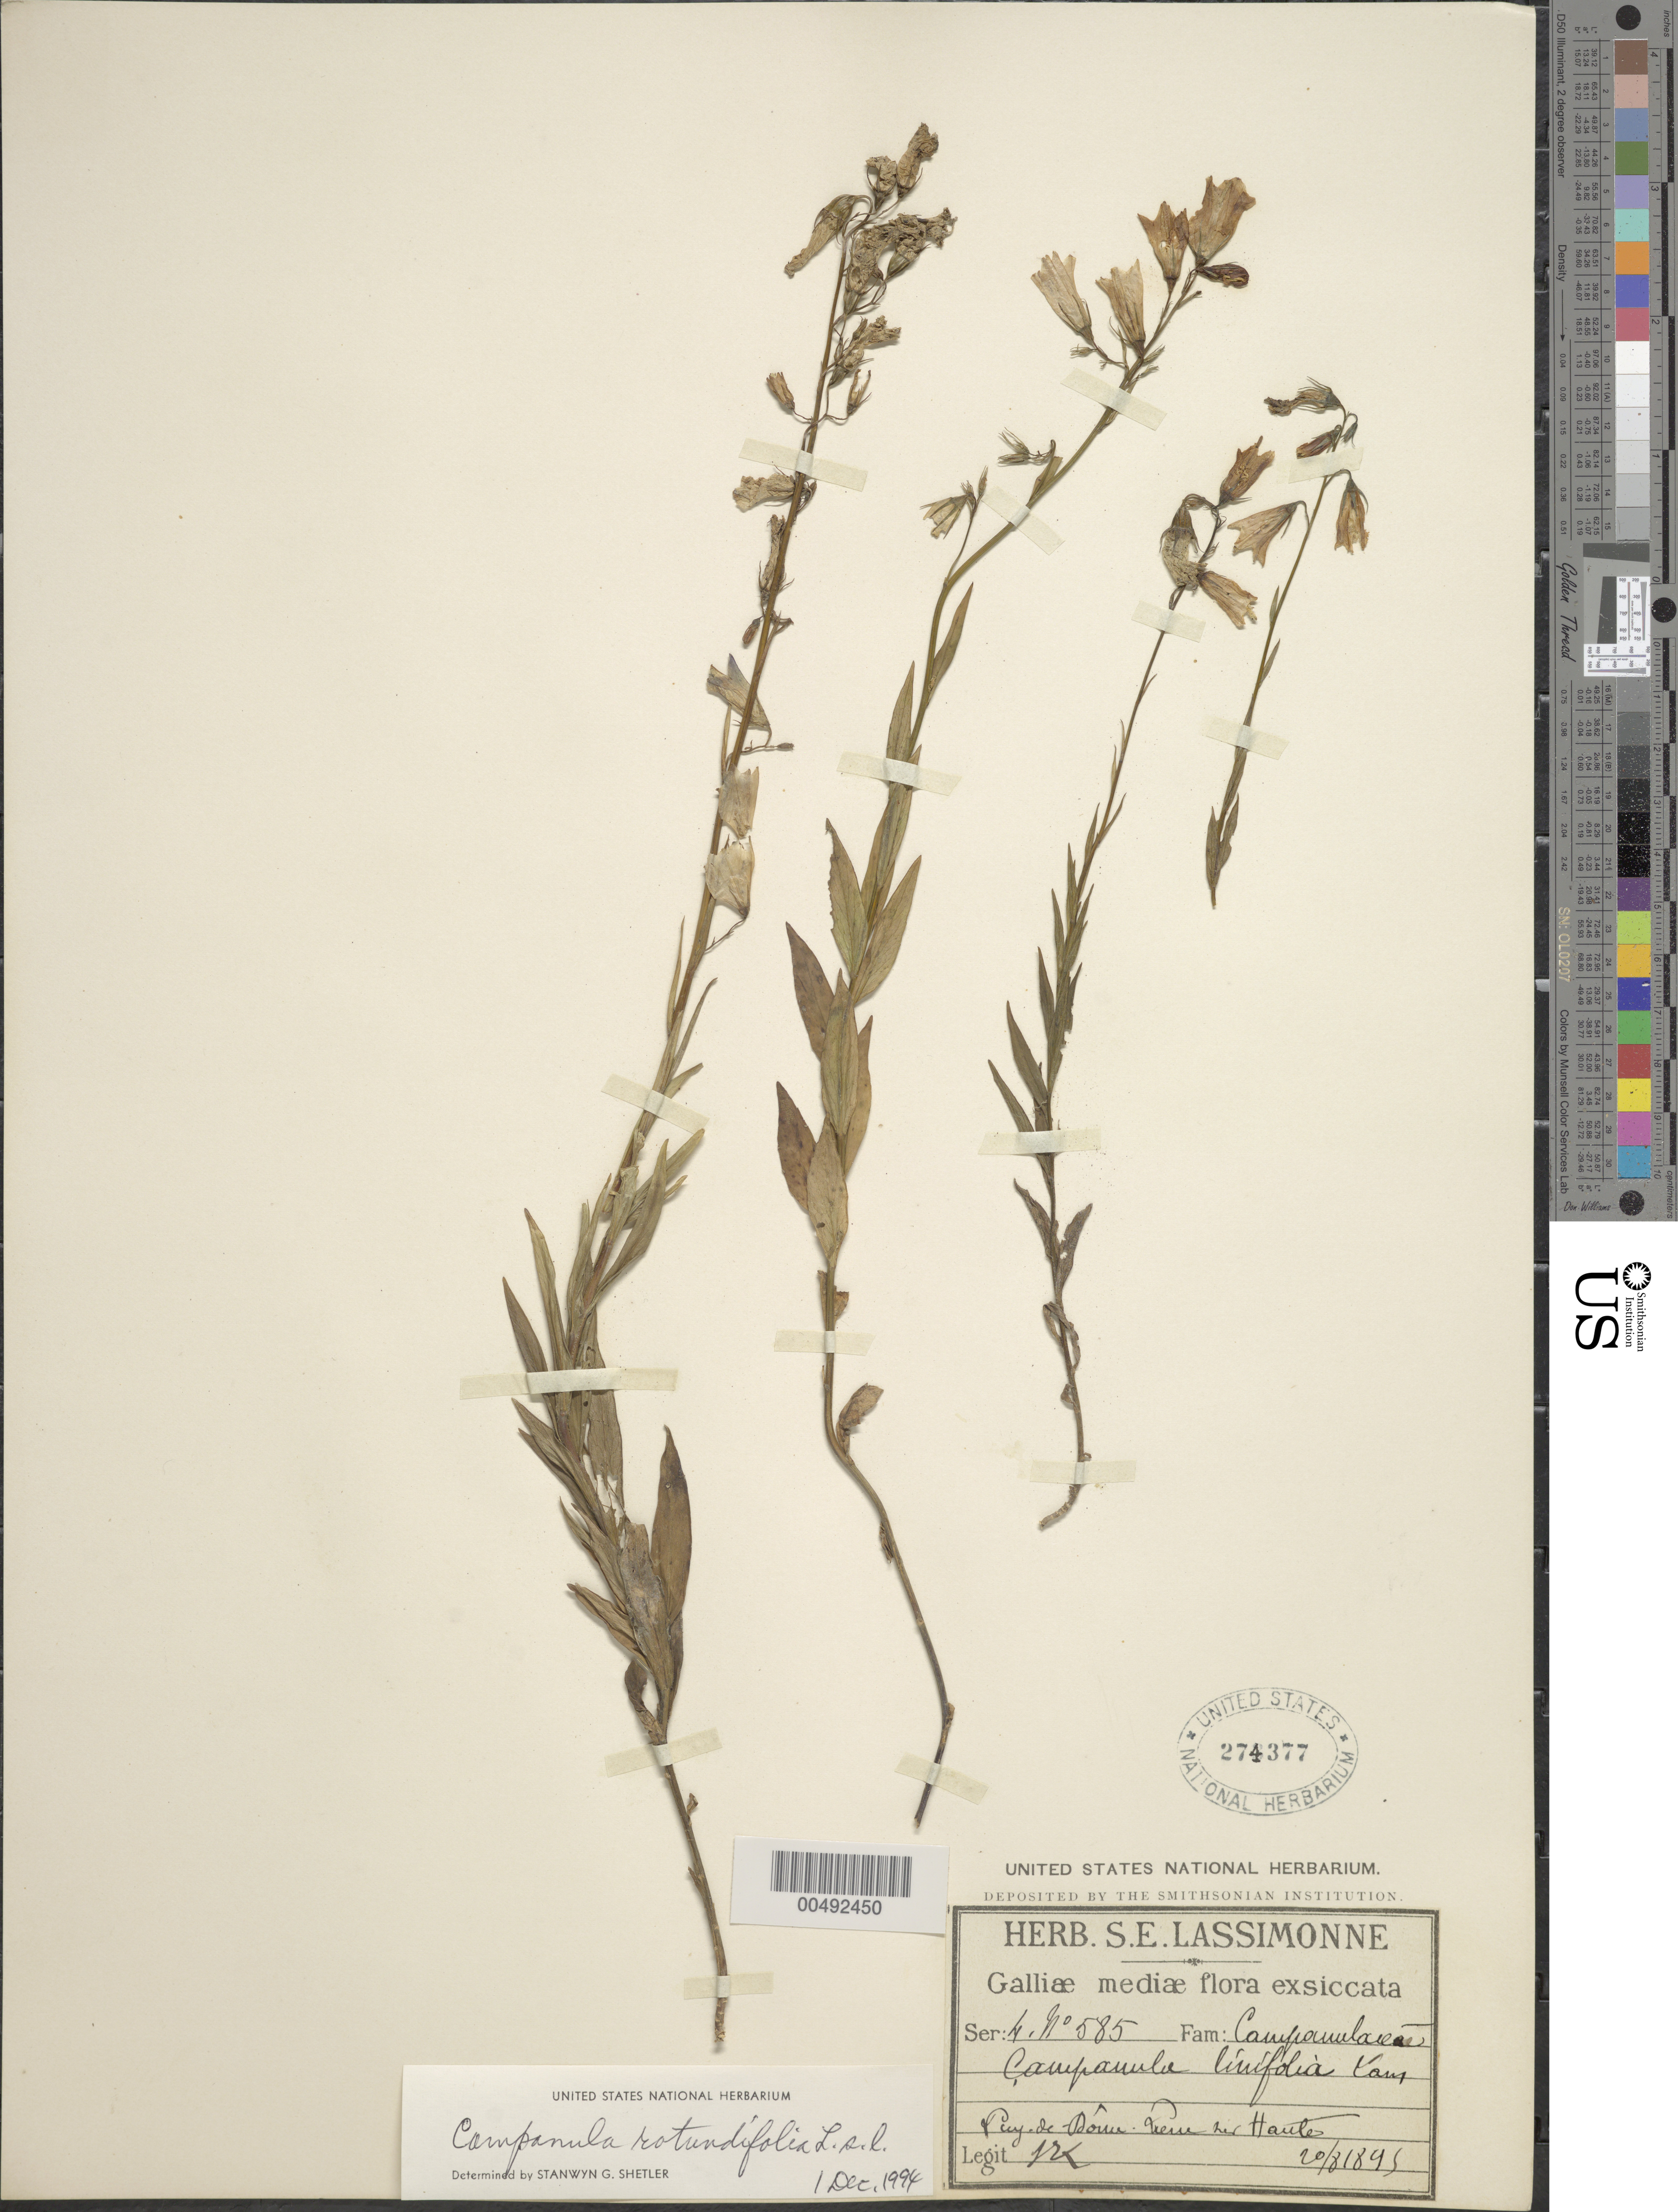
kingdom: Plantae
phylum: Tracheophyta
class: Magnoliopsida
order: Asterales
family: Campanulaceae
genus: Campanula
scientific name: Campanula rotundifolia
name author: L.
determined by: Shetler, Stanwyn G., (US), NMNH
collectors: S. Lassimonne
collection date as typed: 20 Aug 1895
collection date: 1895-08-20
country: France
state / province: Auvergne-Rhône-Alpes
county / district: Puy-de-Dôme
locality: Puy-de-Dôme, Pierre les[?] Haute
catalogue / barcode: US 274377